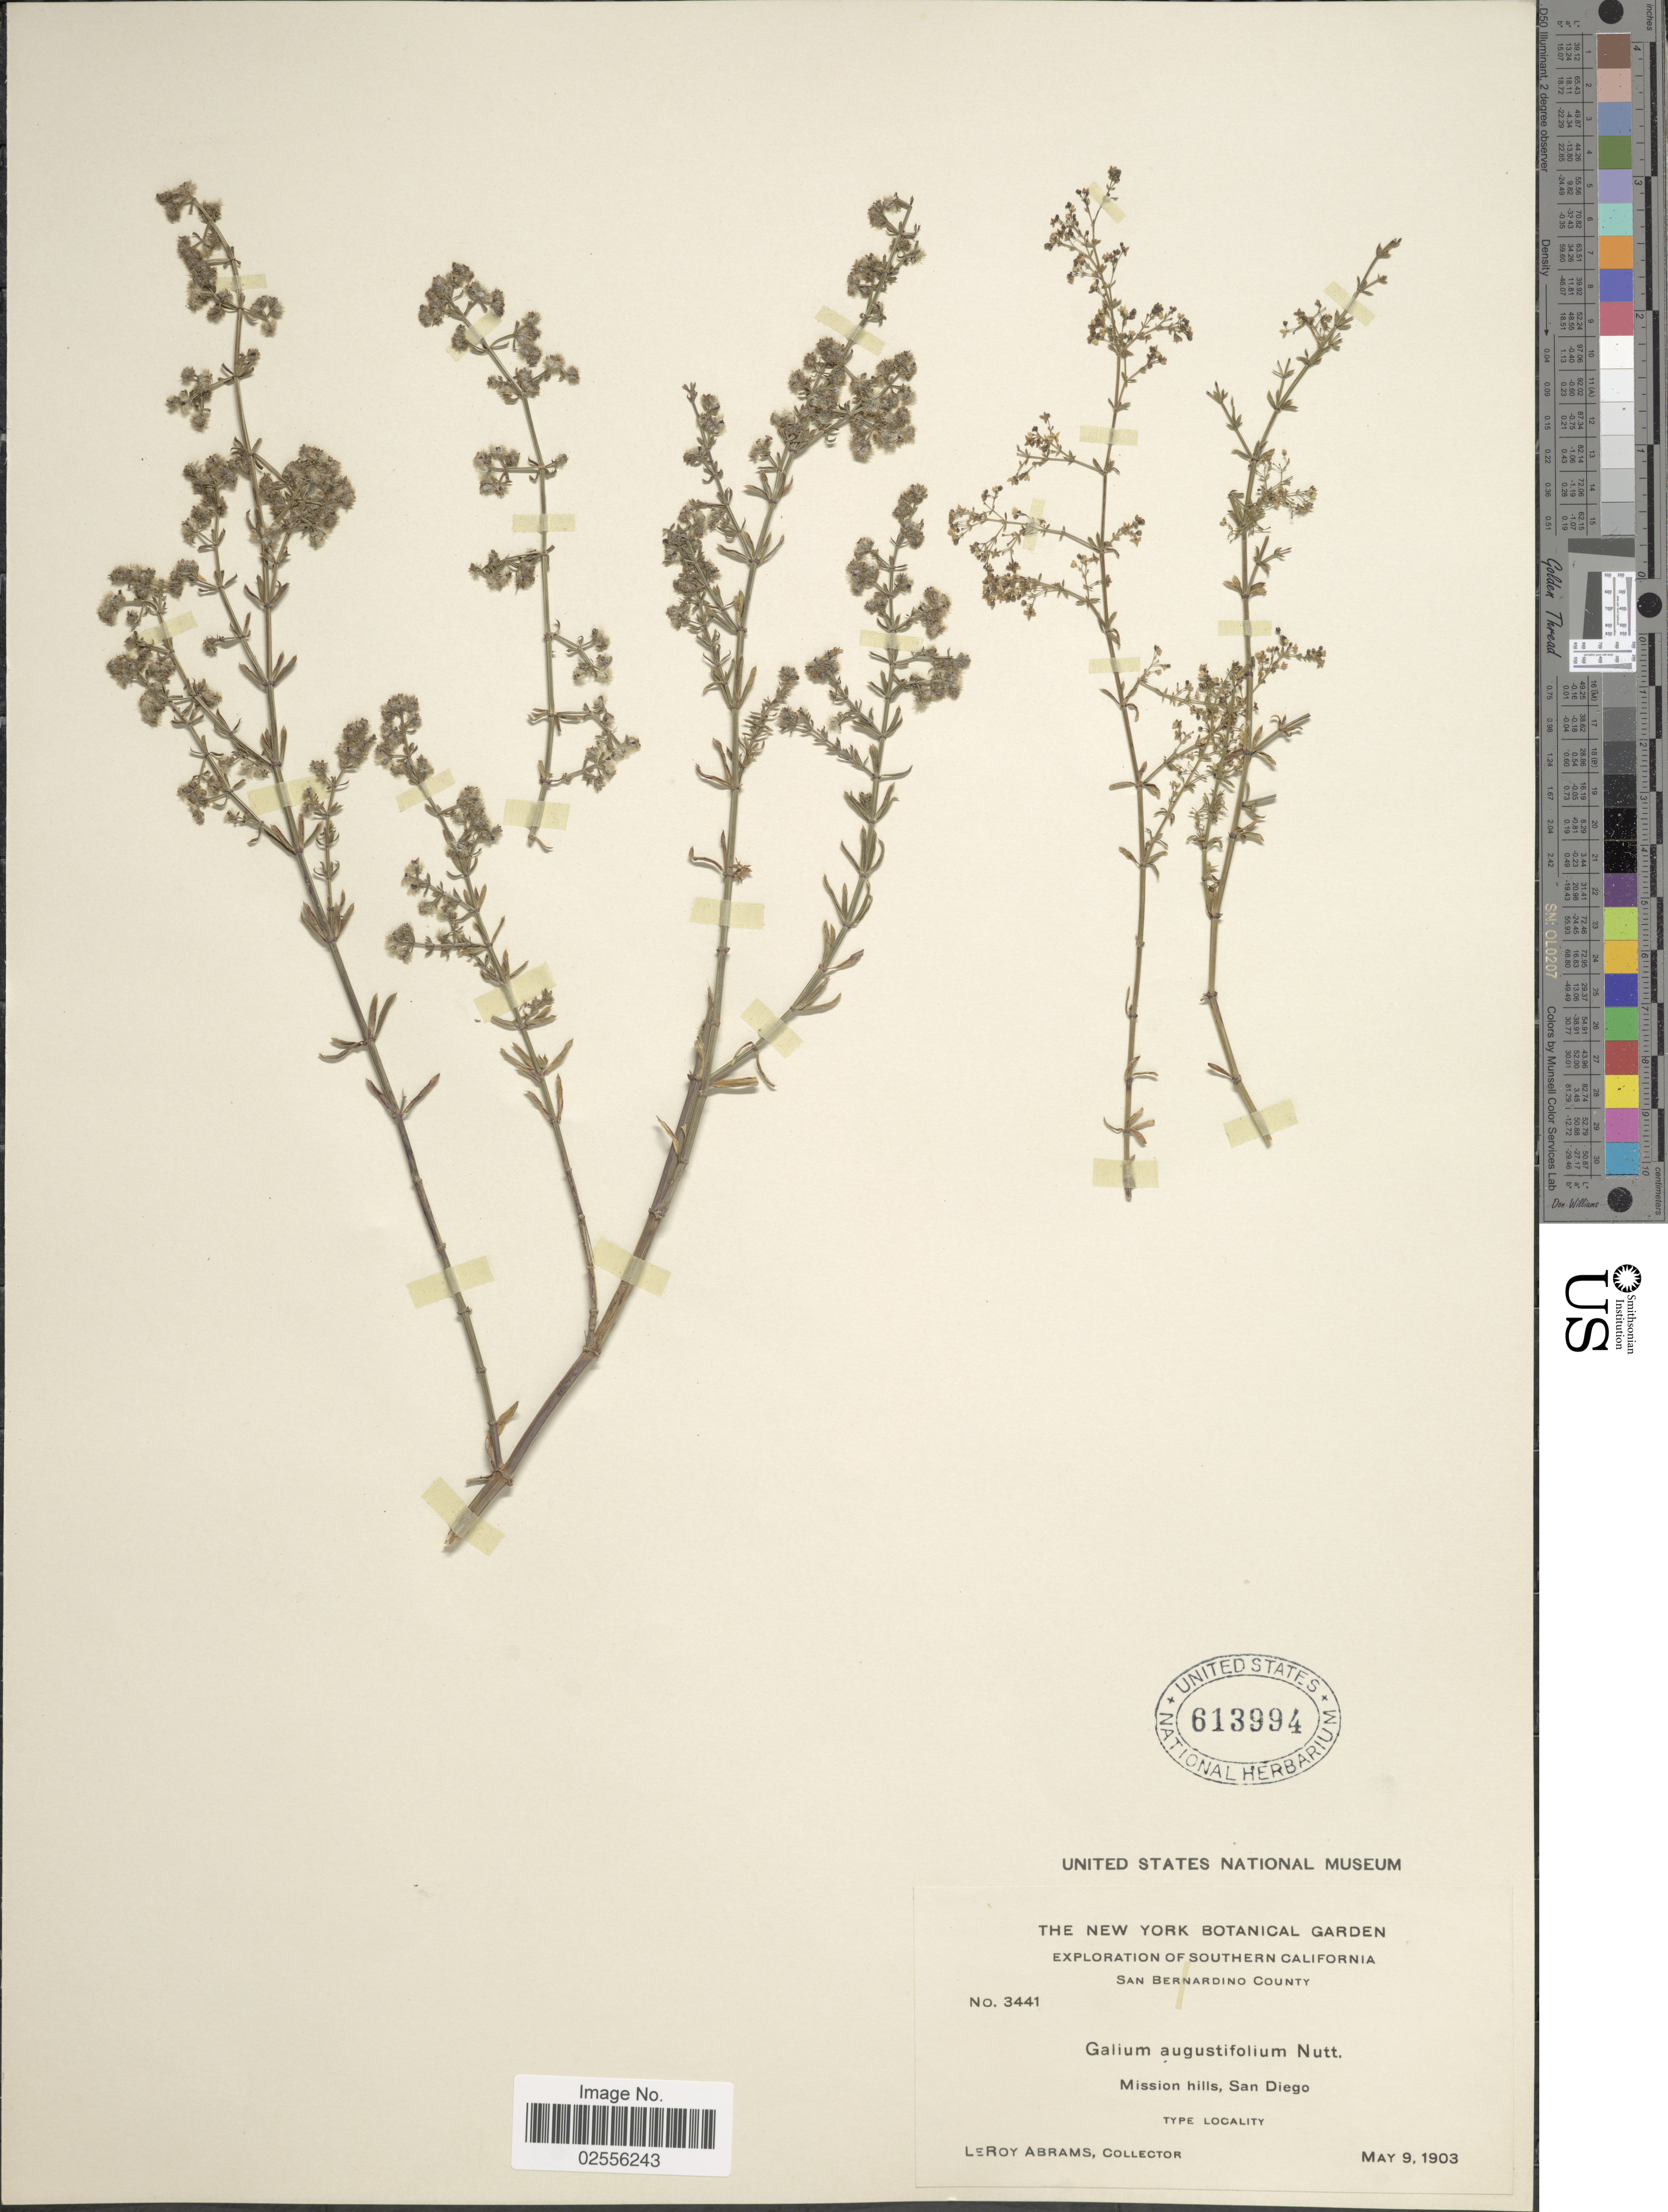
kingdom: Plantae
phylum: Tracheophyta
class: Magnoliopsida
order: Gentianales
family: Rubiaceae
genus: Galium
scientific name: Galium angustifolium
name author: Nutt.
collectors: L. Abrams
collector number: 3441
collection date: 1903-05-09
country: United States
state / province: California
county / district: San Bernardino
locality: Southern California. San Bernardino County. Mission hills, San Diego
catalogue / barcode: US 613994